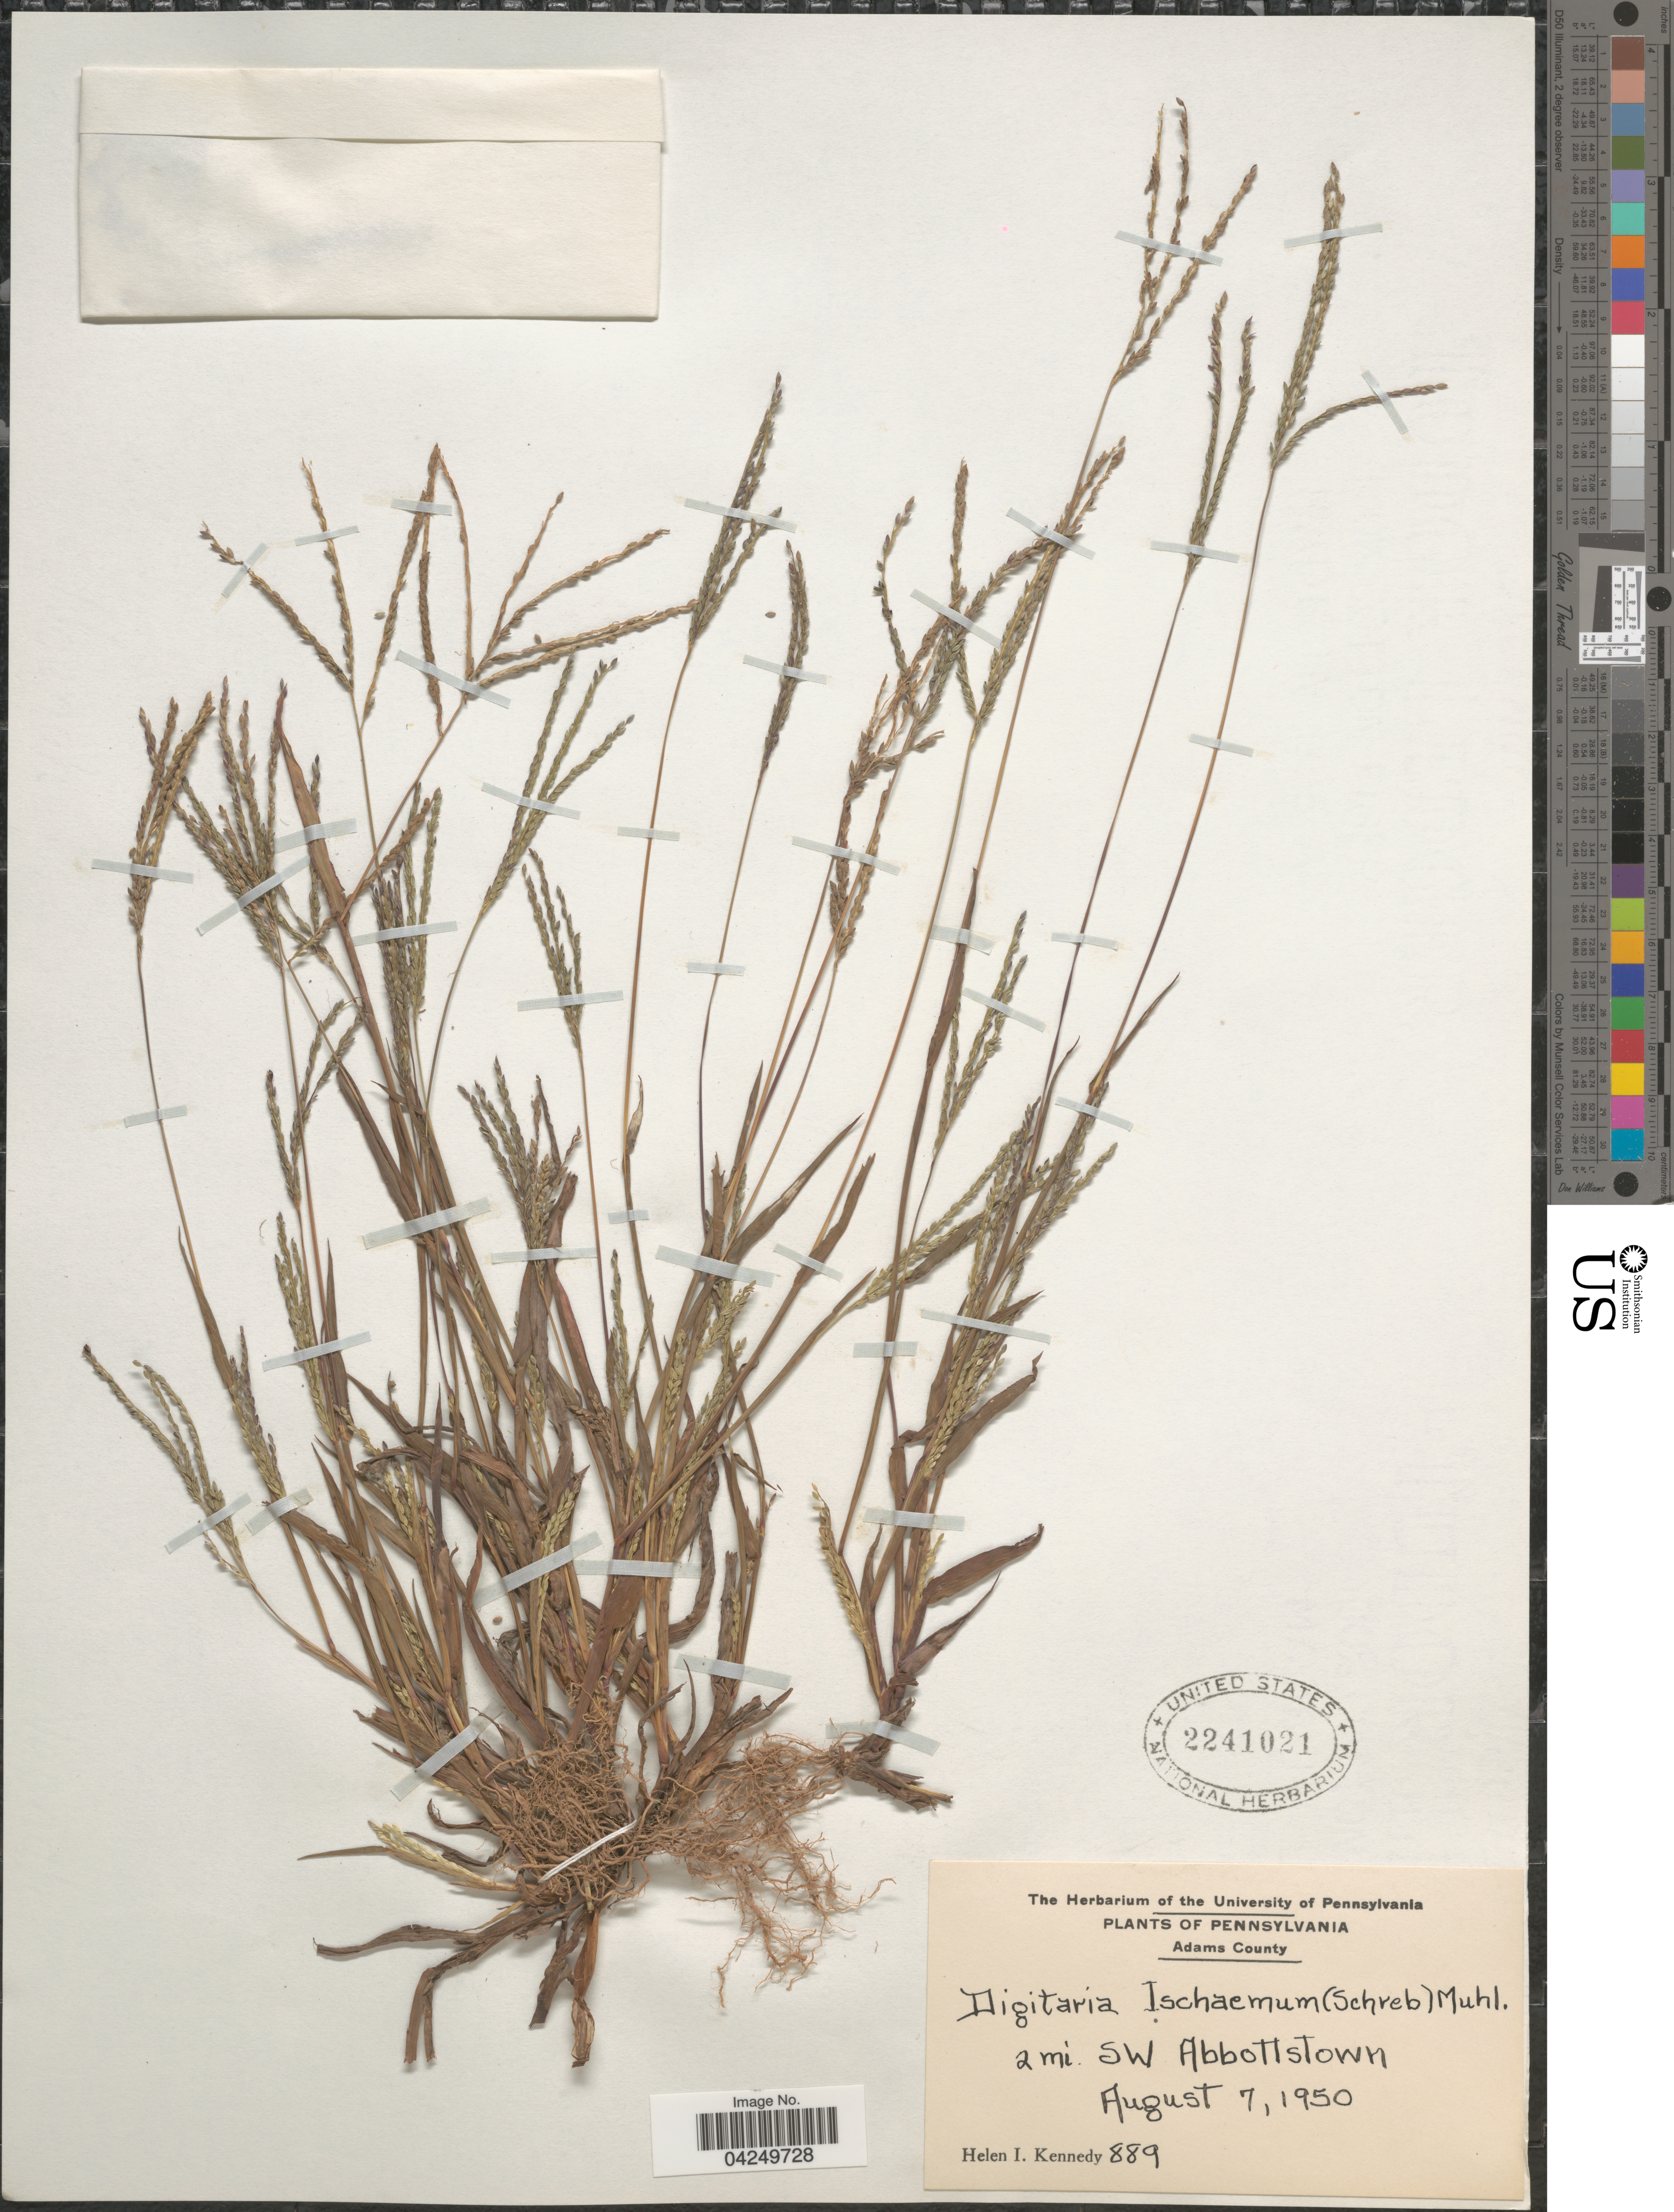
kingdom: Plantae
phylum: Tracheophyta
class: Liliopsida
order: Poales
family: Poaceae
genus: Digitaria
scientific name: Digitaria ischaemum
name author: (Schreber) Schreber ex Muhl.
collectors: H. Kennedy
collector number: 889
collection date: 1950-08-07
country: United States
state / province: Pennsylvania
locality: Adams County. 2 mi. SW Abbottstown.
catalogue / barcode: US 2241021